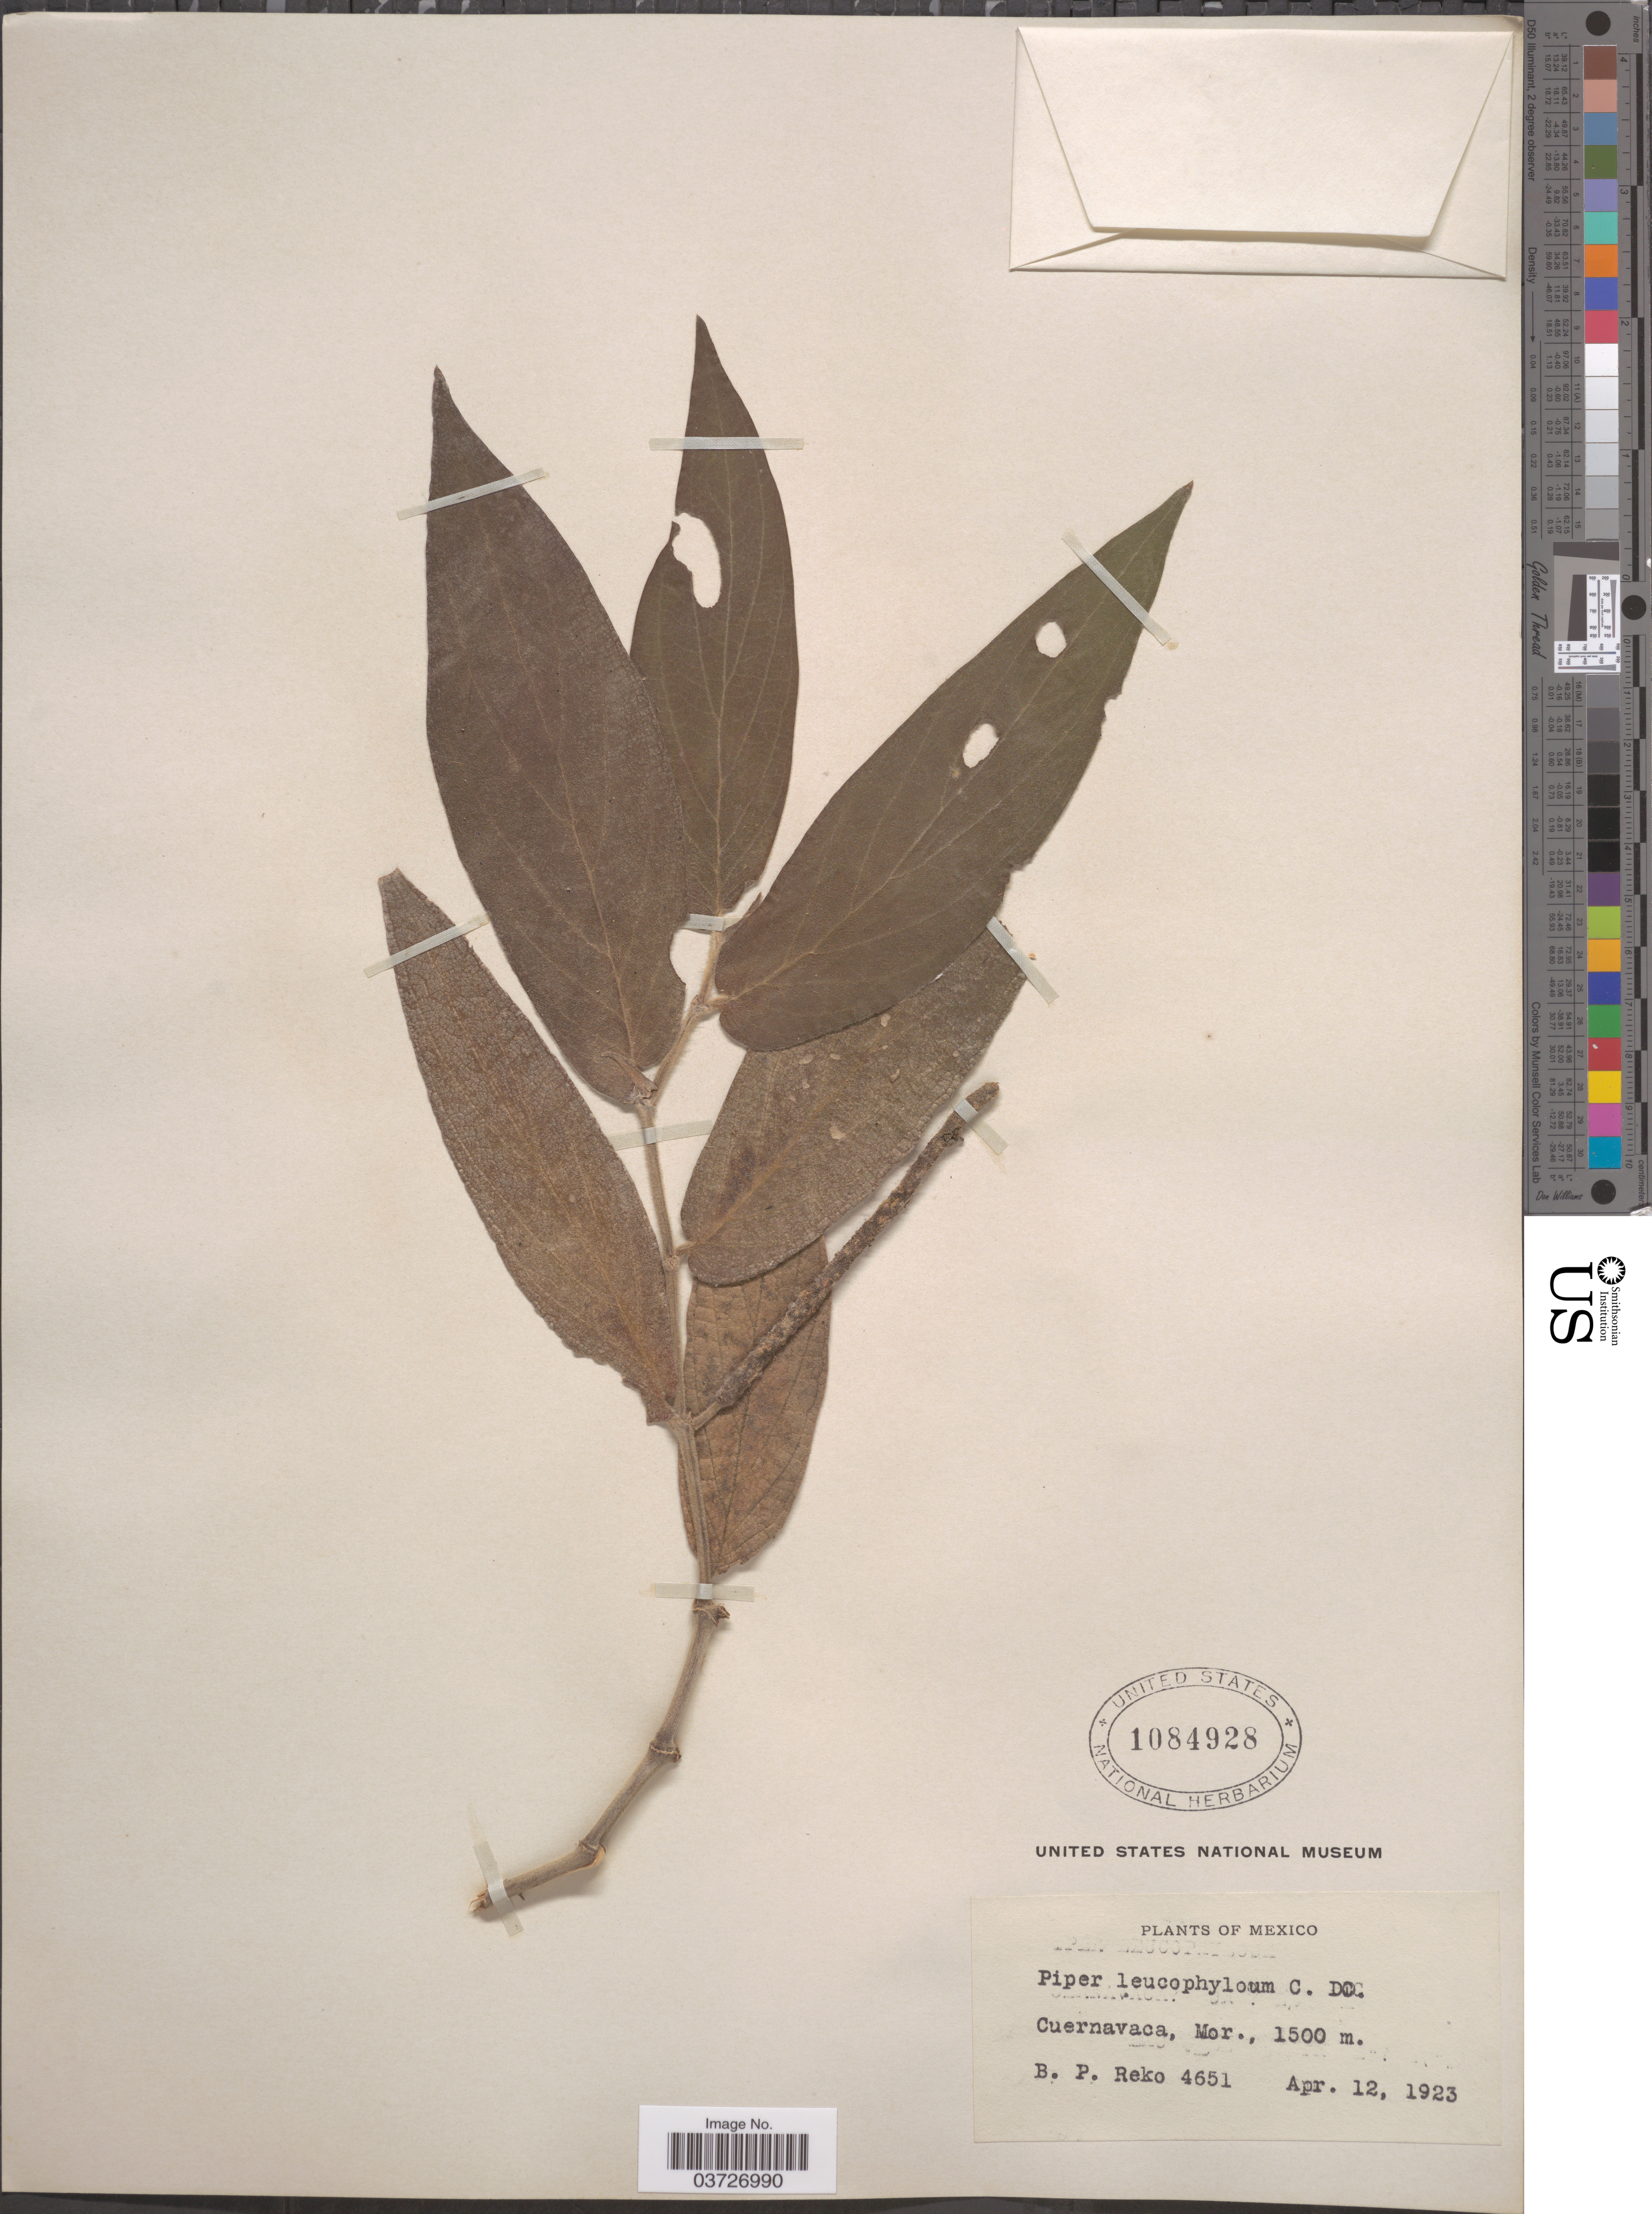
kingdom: Plantae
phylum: Tracheophyta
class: Magnoliopsida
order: Piperales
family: Piperaceae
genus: Piper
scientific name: Piper leucophyllum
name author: (Miq.) C. DC.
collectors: B. P. Reko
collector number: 4651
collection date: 1923-04-12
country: Mexico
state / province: Morelos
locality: Cuernavaca.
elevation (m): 1500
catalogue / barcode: US 1084928